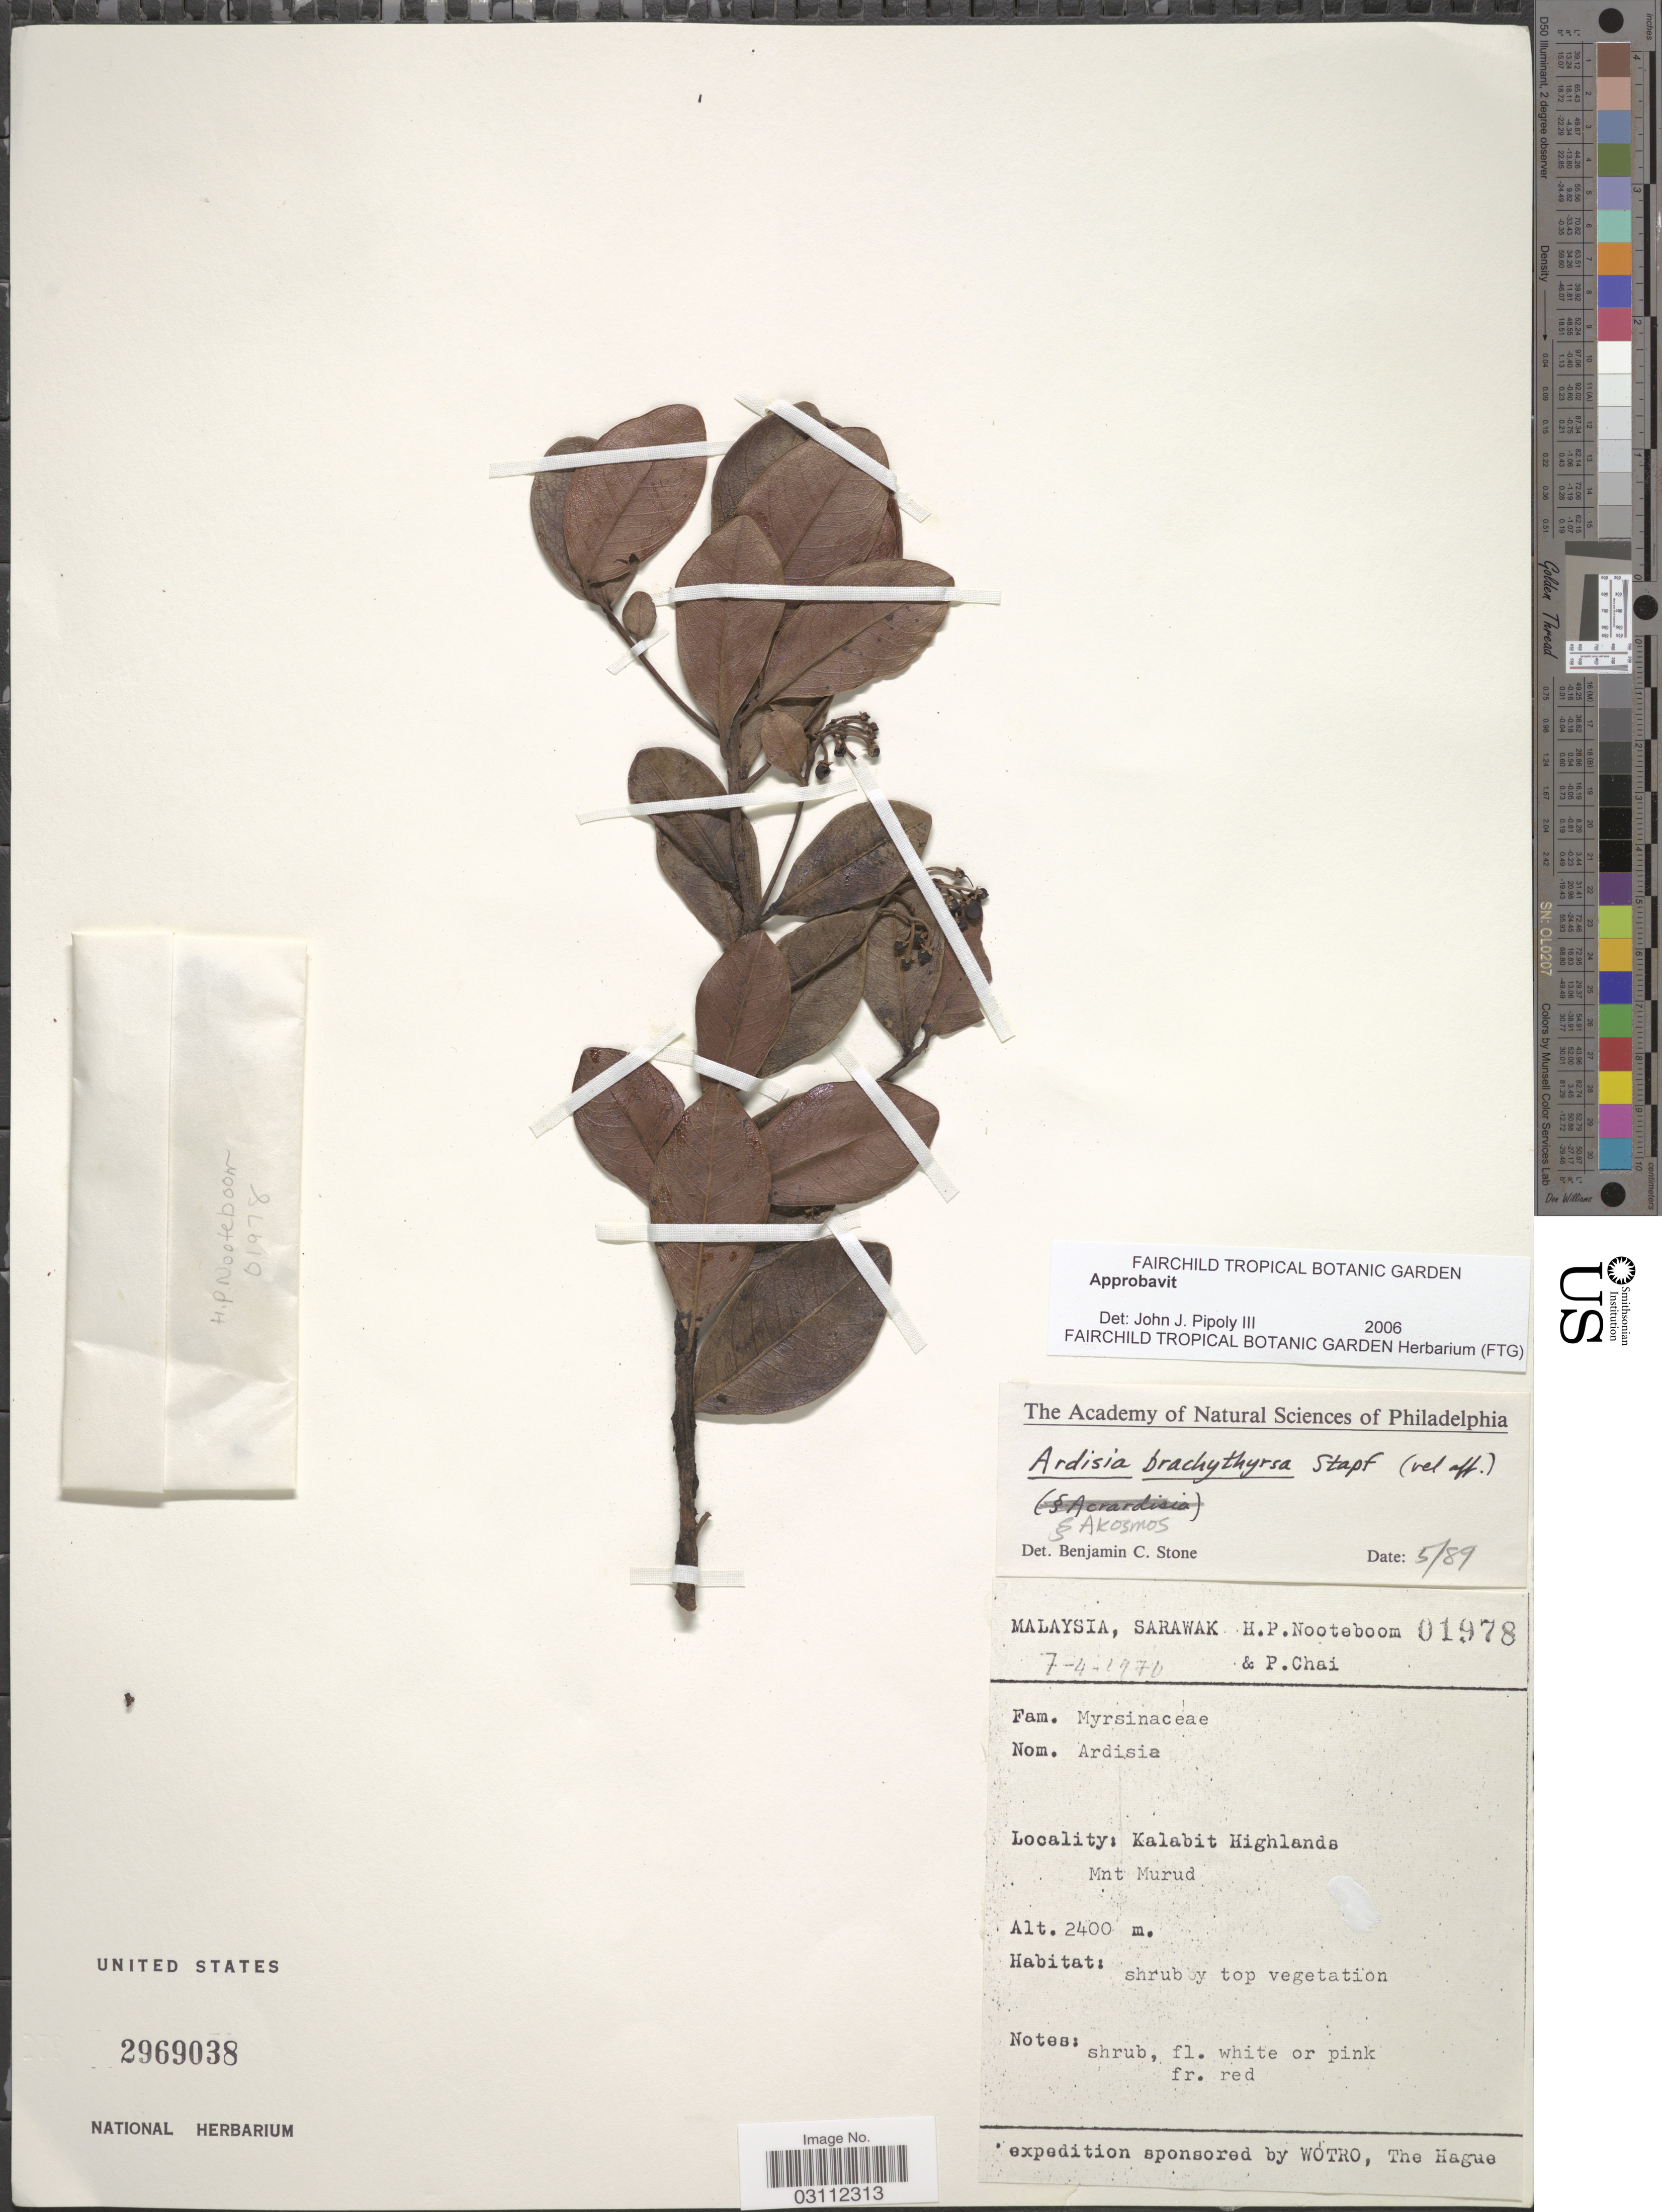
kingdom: Plantae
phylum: Tracheophyta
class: Magnoliopsida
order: Ericales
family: Primulaceae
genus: Ardisia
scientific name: Ardisia brachybotrys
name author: K. Schum. & Lauterb.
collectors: H. P. Nooteboom & P. Chai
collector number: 01978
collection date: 1970-04-07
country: Malaysia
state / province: Sarawak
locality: Kalabit Highlands. Mnt Murud.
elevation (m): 2400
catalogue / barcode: US 2969038